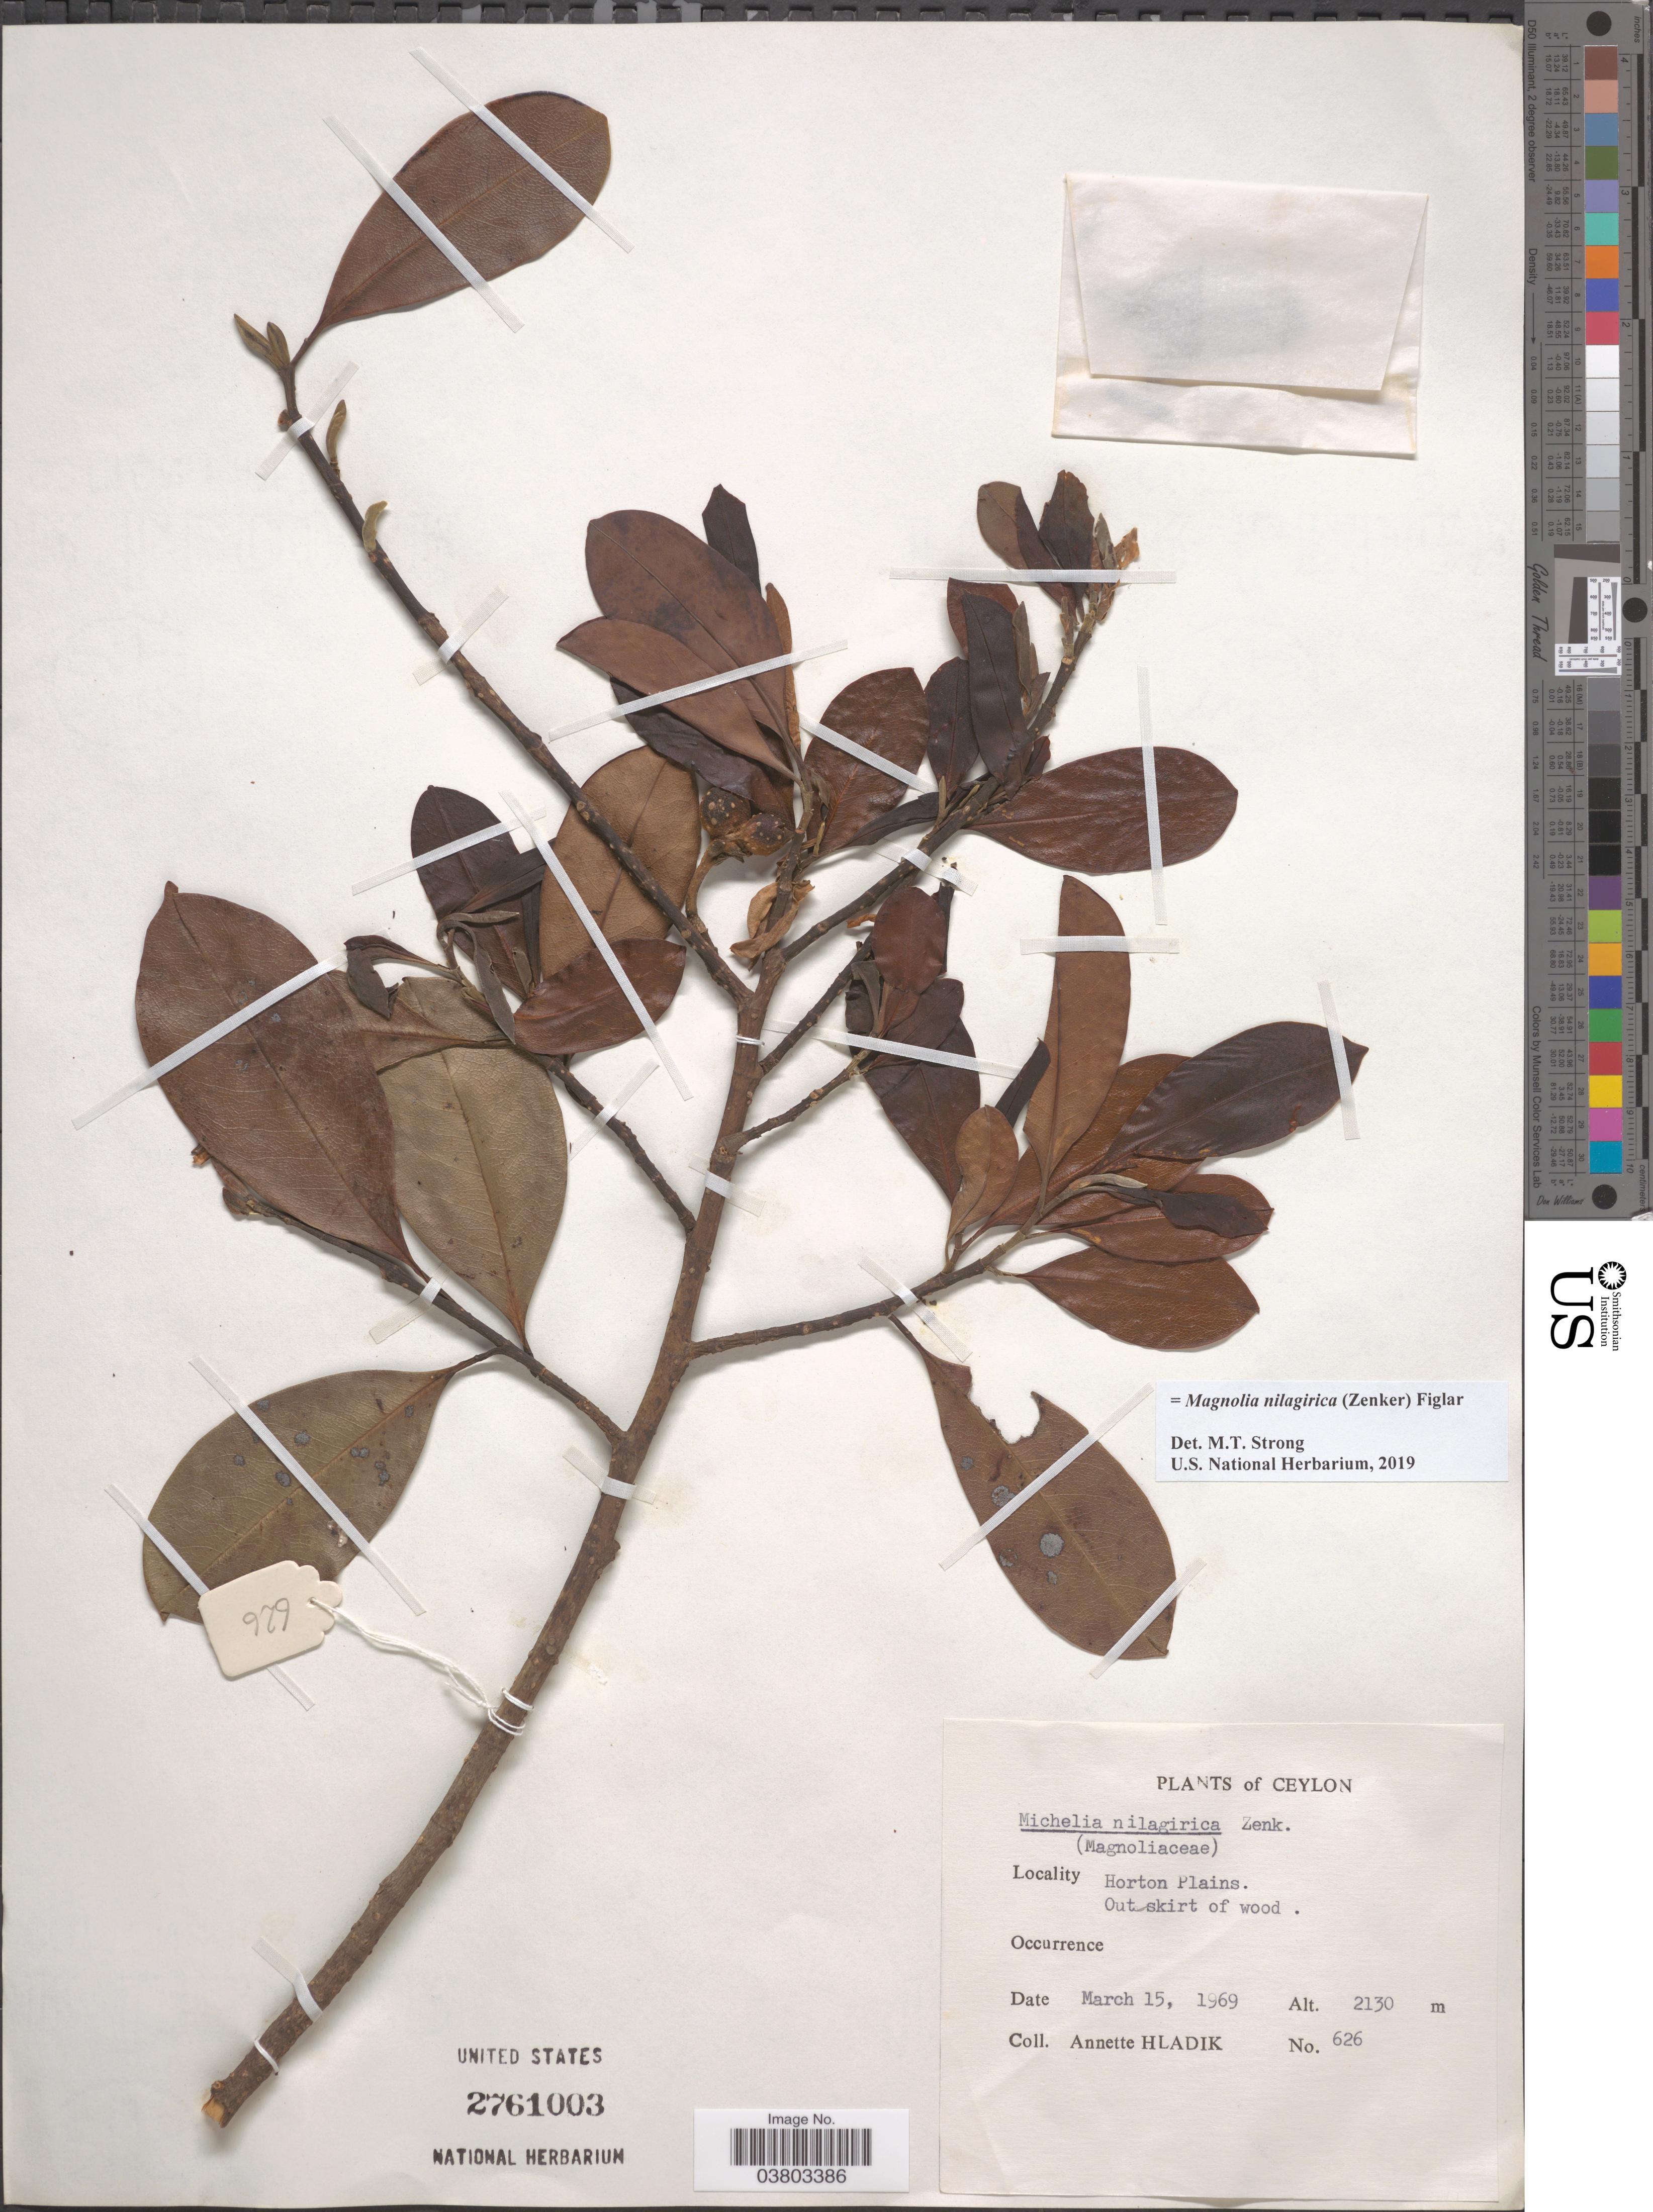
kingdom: Plantae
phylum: Tracheophyta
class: Magnoliopsida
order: Magnoliales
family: Magnoliaceae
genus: Magnolia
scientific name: Magnolia nilagirica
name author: (Zenker) Figlar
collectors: A. Hladik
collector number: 626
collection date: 1969-03-15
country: Sri Lanka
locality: Ceylon. Horton Plains. Outskirt of wood.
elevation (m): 2130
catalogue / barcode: US 2761003